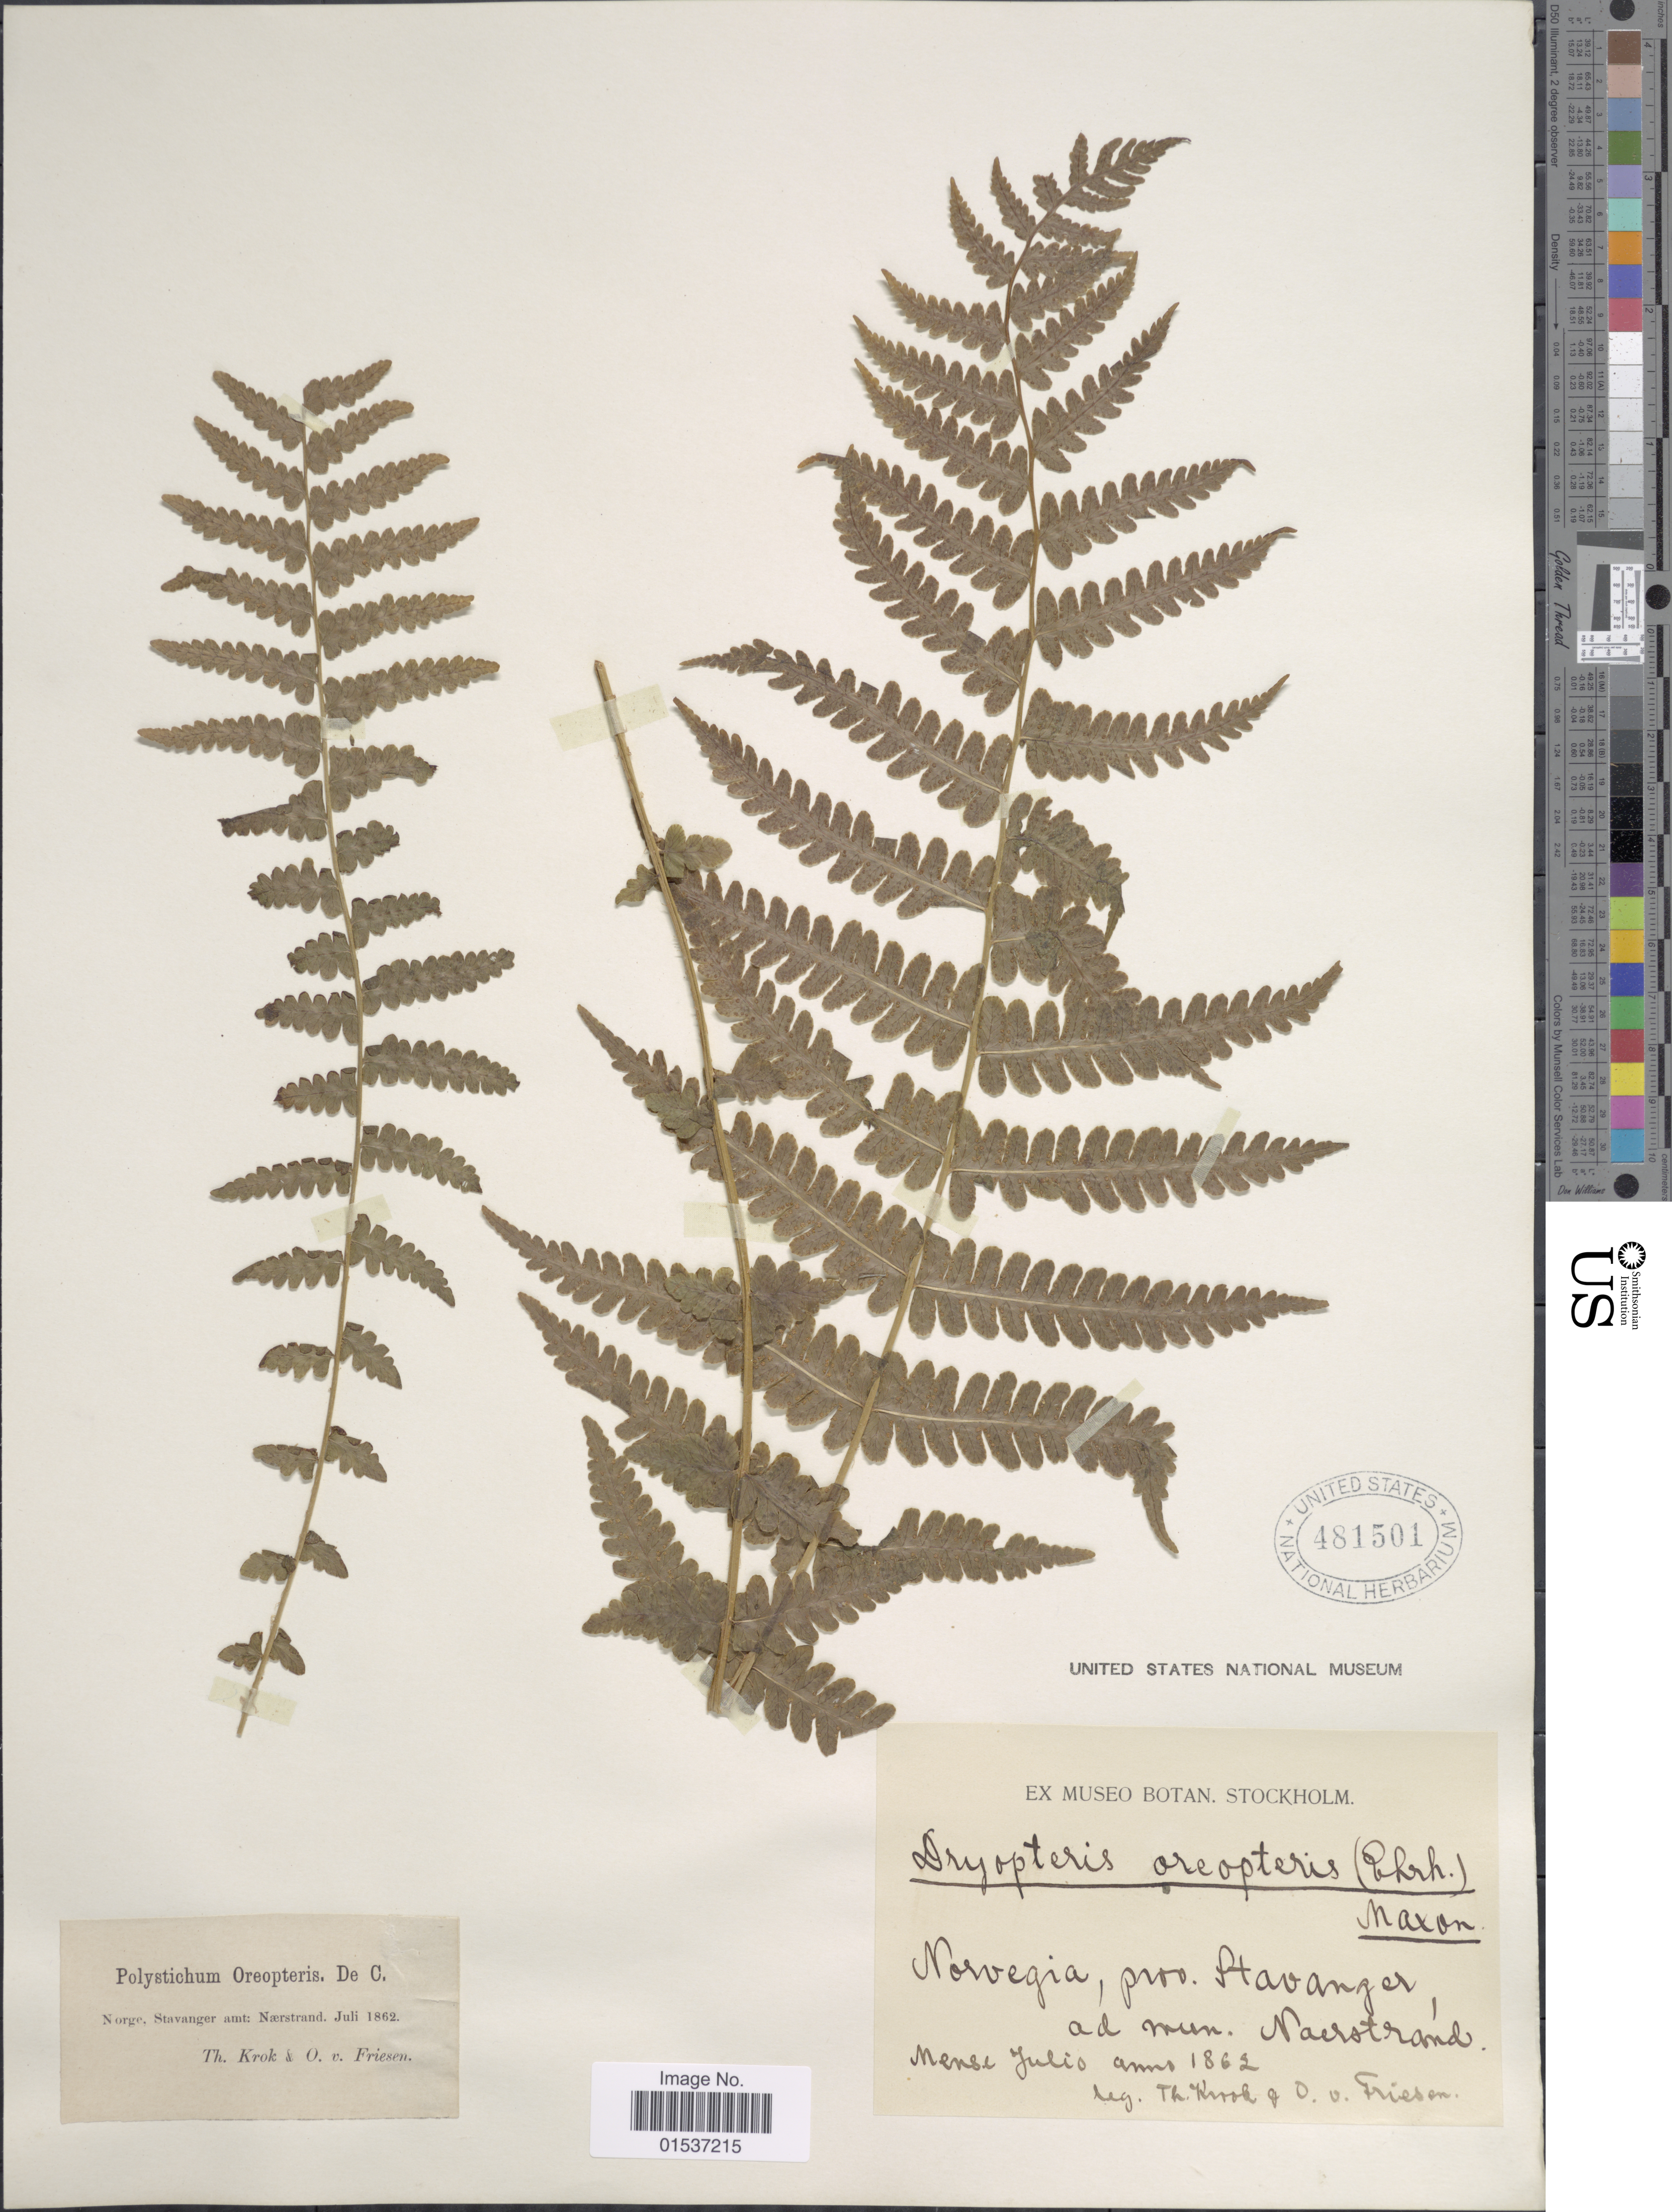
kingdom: Plantae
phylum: Tracheophyta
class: Polypodiopsida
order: Polypodiales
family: Thelypteridaceae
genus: Oreopteris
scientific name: Oreopteris limbosperma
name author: (All.) K. Iwats.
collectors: T. Krook & C. Friesen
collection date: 1862-07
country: Norway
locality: Norvegia, prov. Stavanger ad mun. Naerstrand.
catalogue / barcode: US 481501